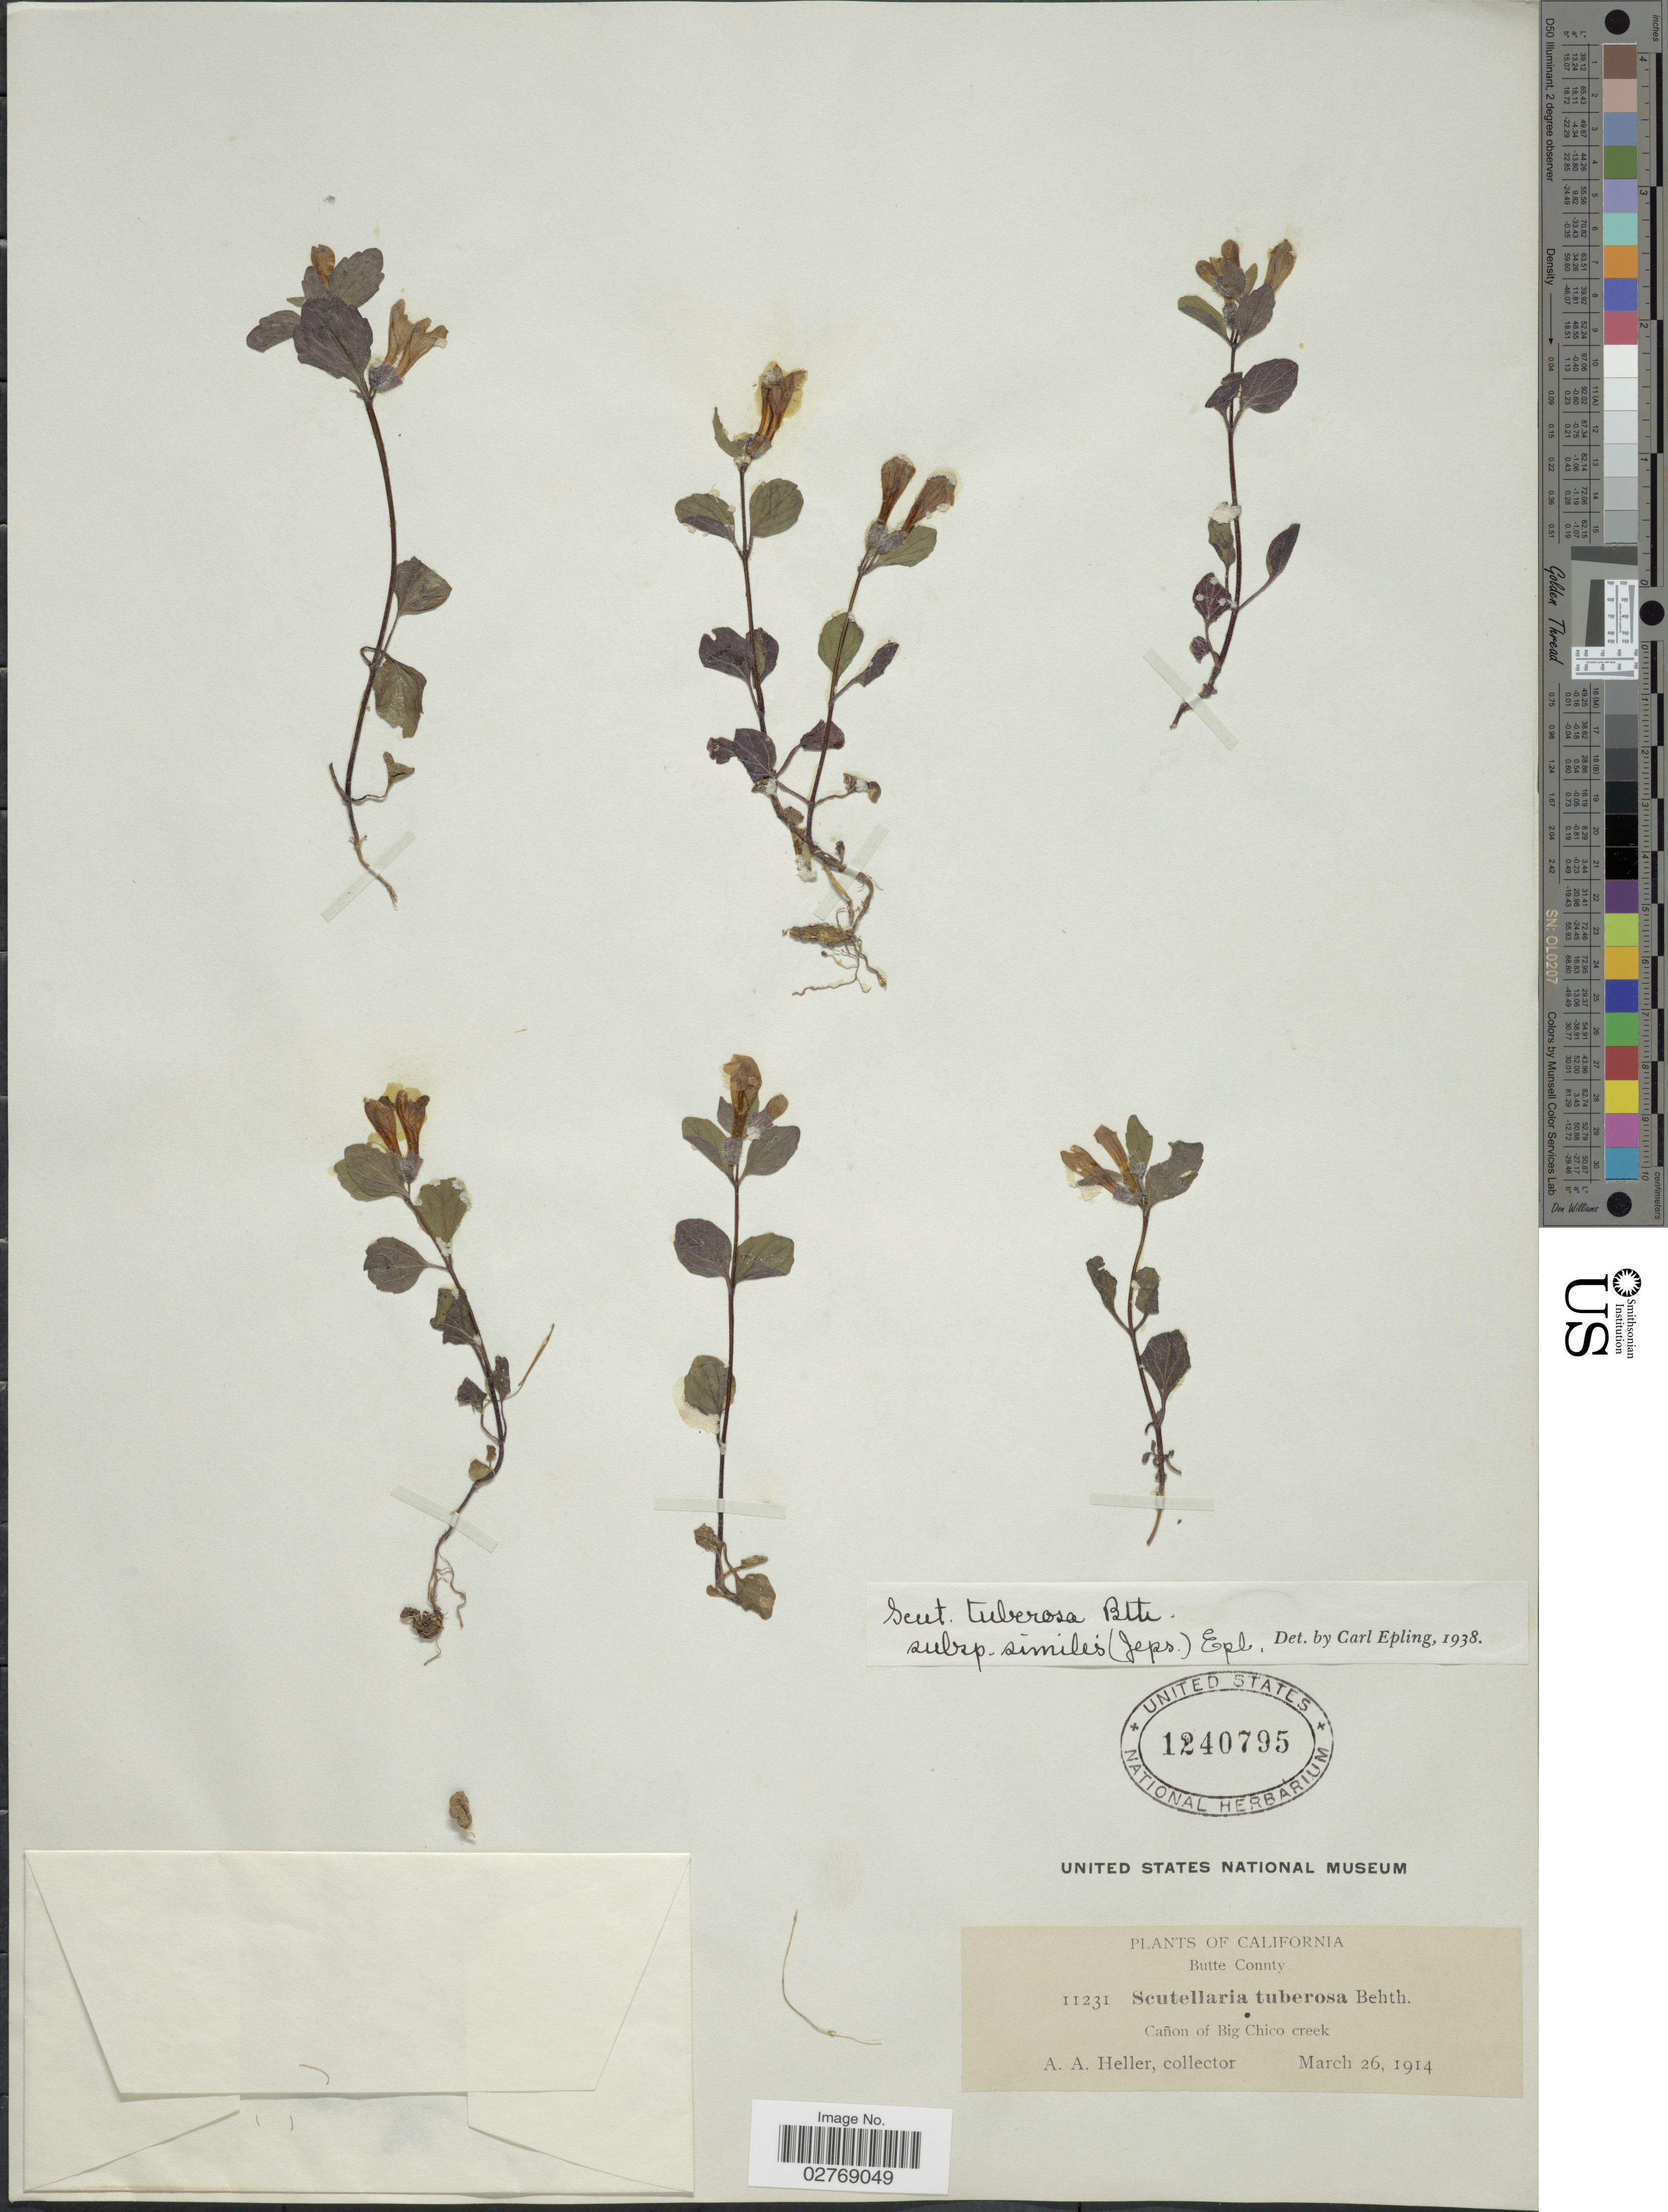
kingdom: Plantae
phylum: Tracheophyta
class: Magnoliopsida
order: Lamiales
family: Lamiaceae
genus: Scutellaria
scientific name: Scutellaria tuberosa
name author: Benth.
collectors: A. A. Heller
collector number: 11231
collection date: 1914-03-26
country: United States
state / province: California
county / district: Butte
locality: Butte County, Cañon of Big Chico creek.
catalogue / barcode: US 1240795